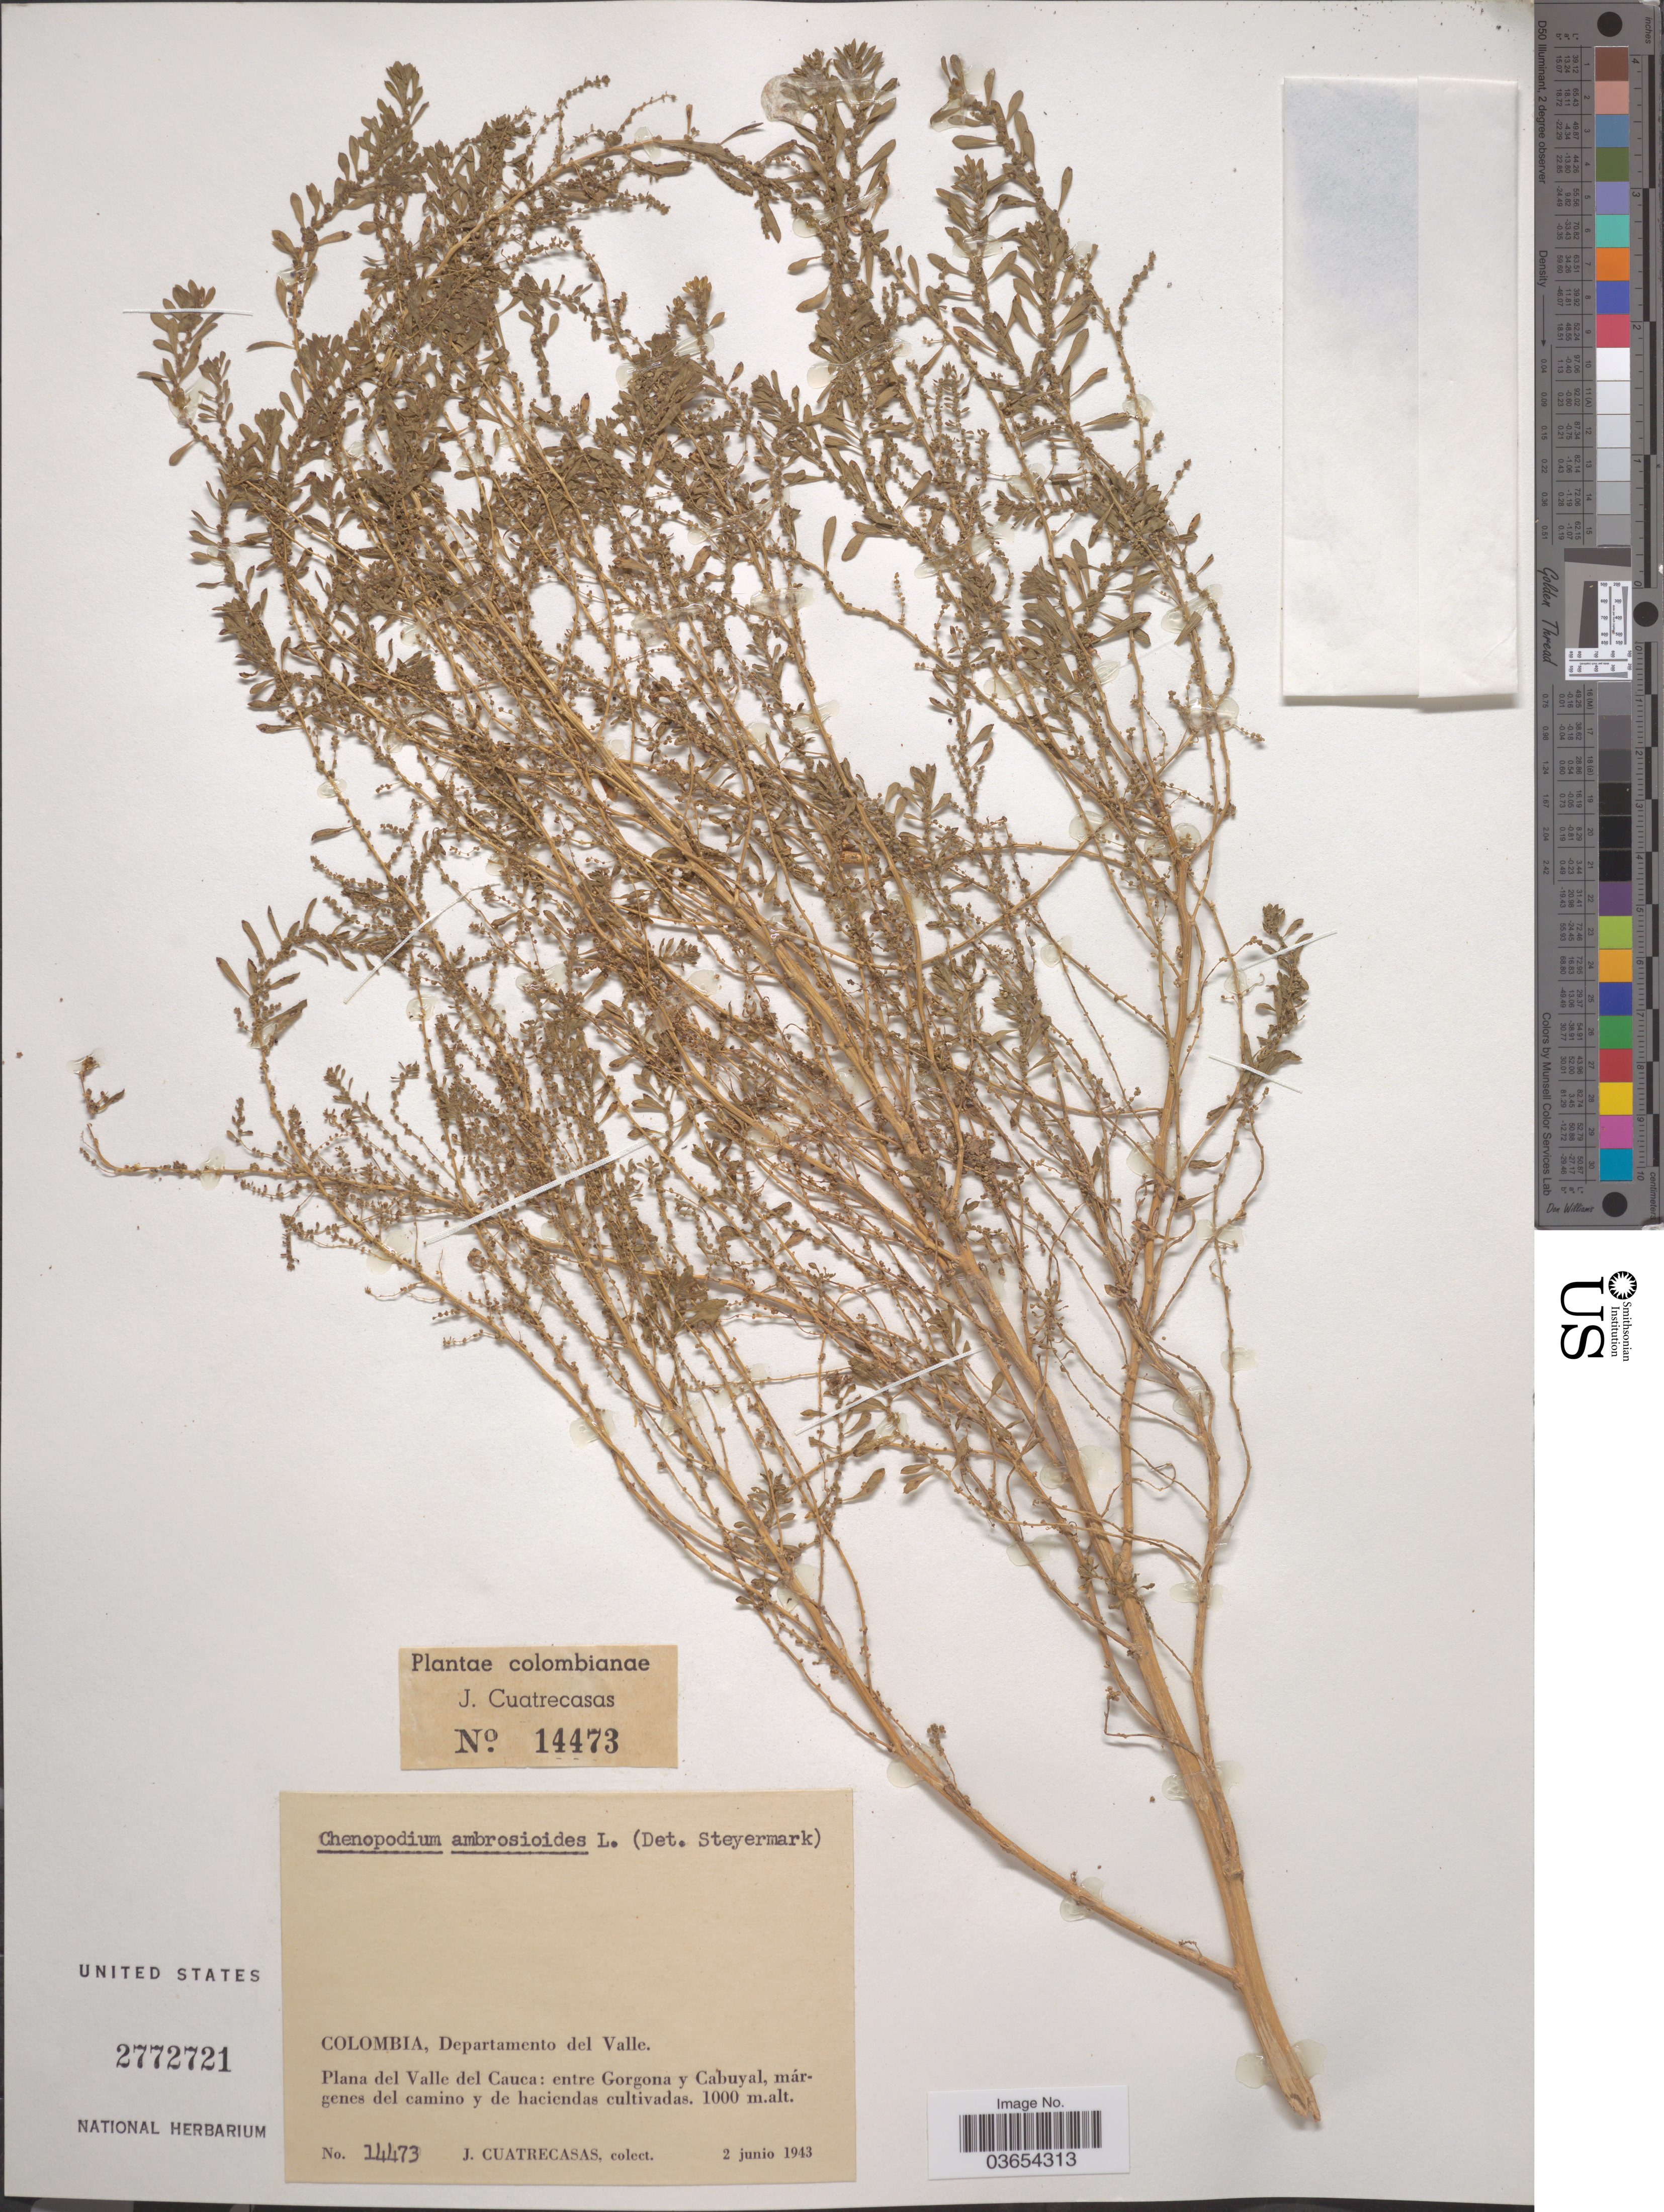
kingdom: Plantae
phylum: Tracheophyta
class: Magnoliopsida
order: Caryophyllales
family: Amaranthaceae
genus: Chenopodium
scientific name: Chenopodium ambrosioides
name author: L.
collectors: J. Cuatrecasas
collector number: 14473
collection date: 1943-06-02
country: Colombia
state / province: Valle del Cauca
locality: Departamento del Valle. Plana del Valle del Cauca: entre Gorgona y Cabuyal.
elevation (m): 1000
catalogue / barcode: US 2772721